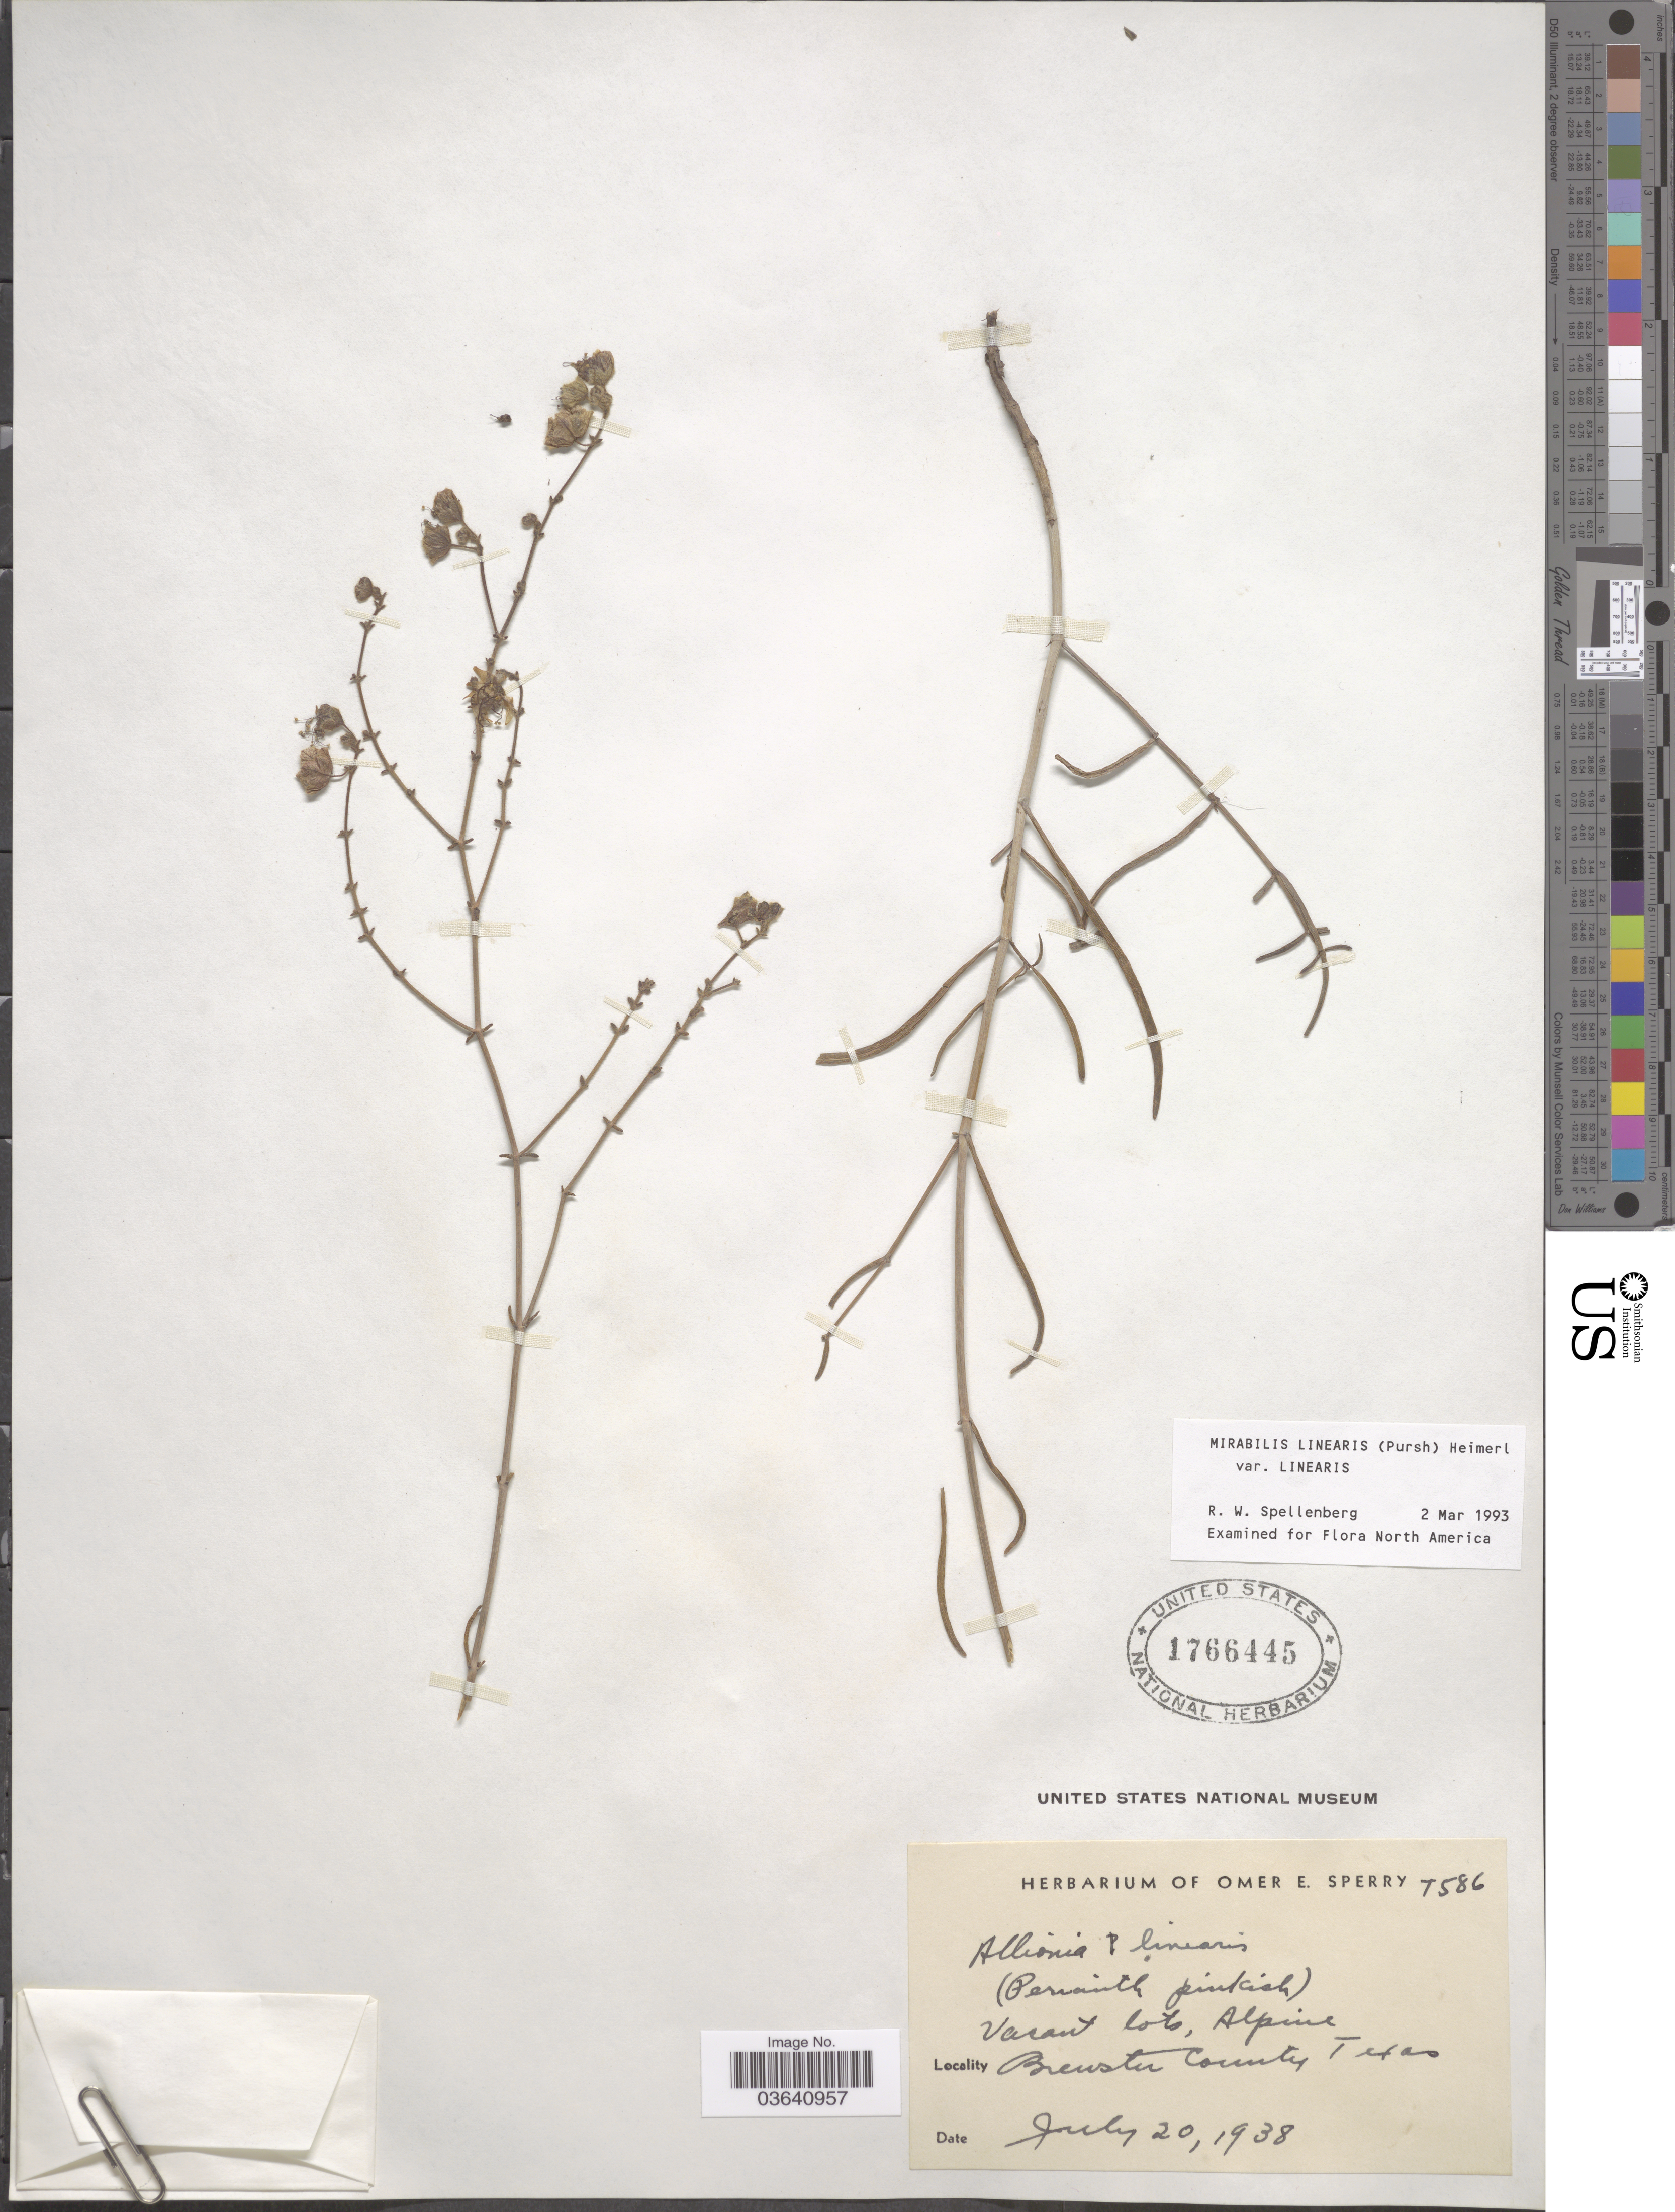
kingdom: Plantae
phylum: Tracheophyta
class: Magnoliopsida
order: Caryophyllales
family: Nyctaginaceae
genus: Mirabilis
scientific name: Mirabilis linearis var. linearis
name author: (Pursh) Heimerl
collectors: ex. herb. Omer E. Sperry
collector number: T586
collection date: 1938-07-20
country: United States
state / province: Texas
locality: Vacant lots, Alpine Brewster County.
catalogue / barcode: US 1766445